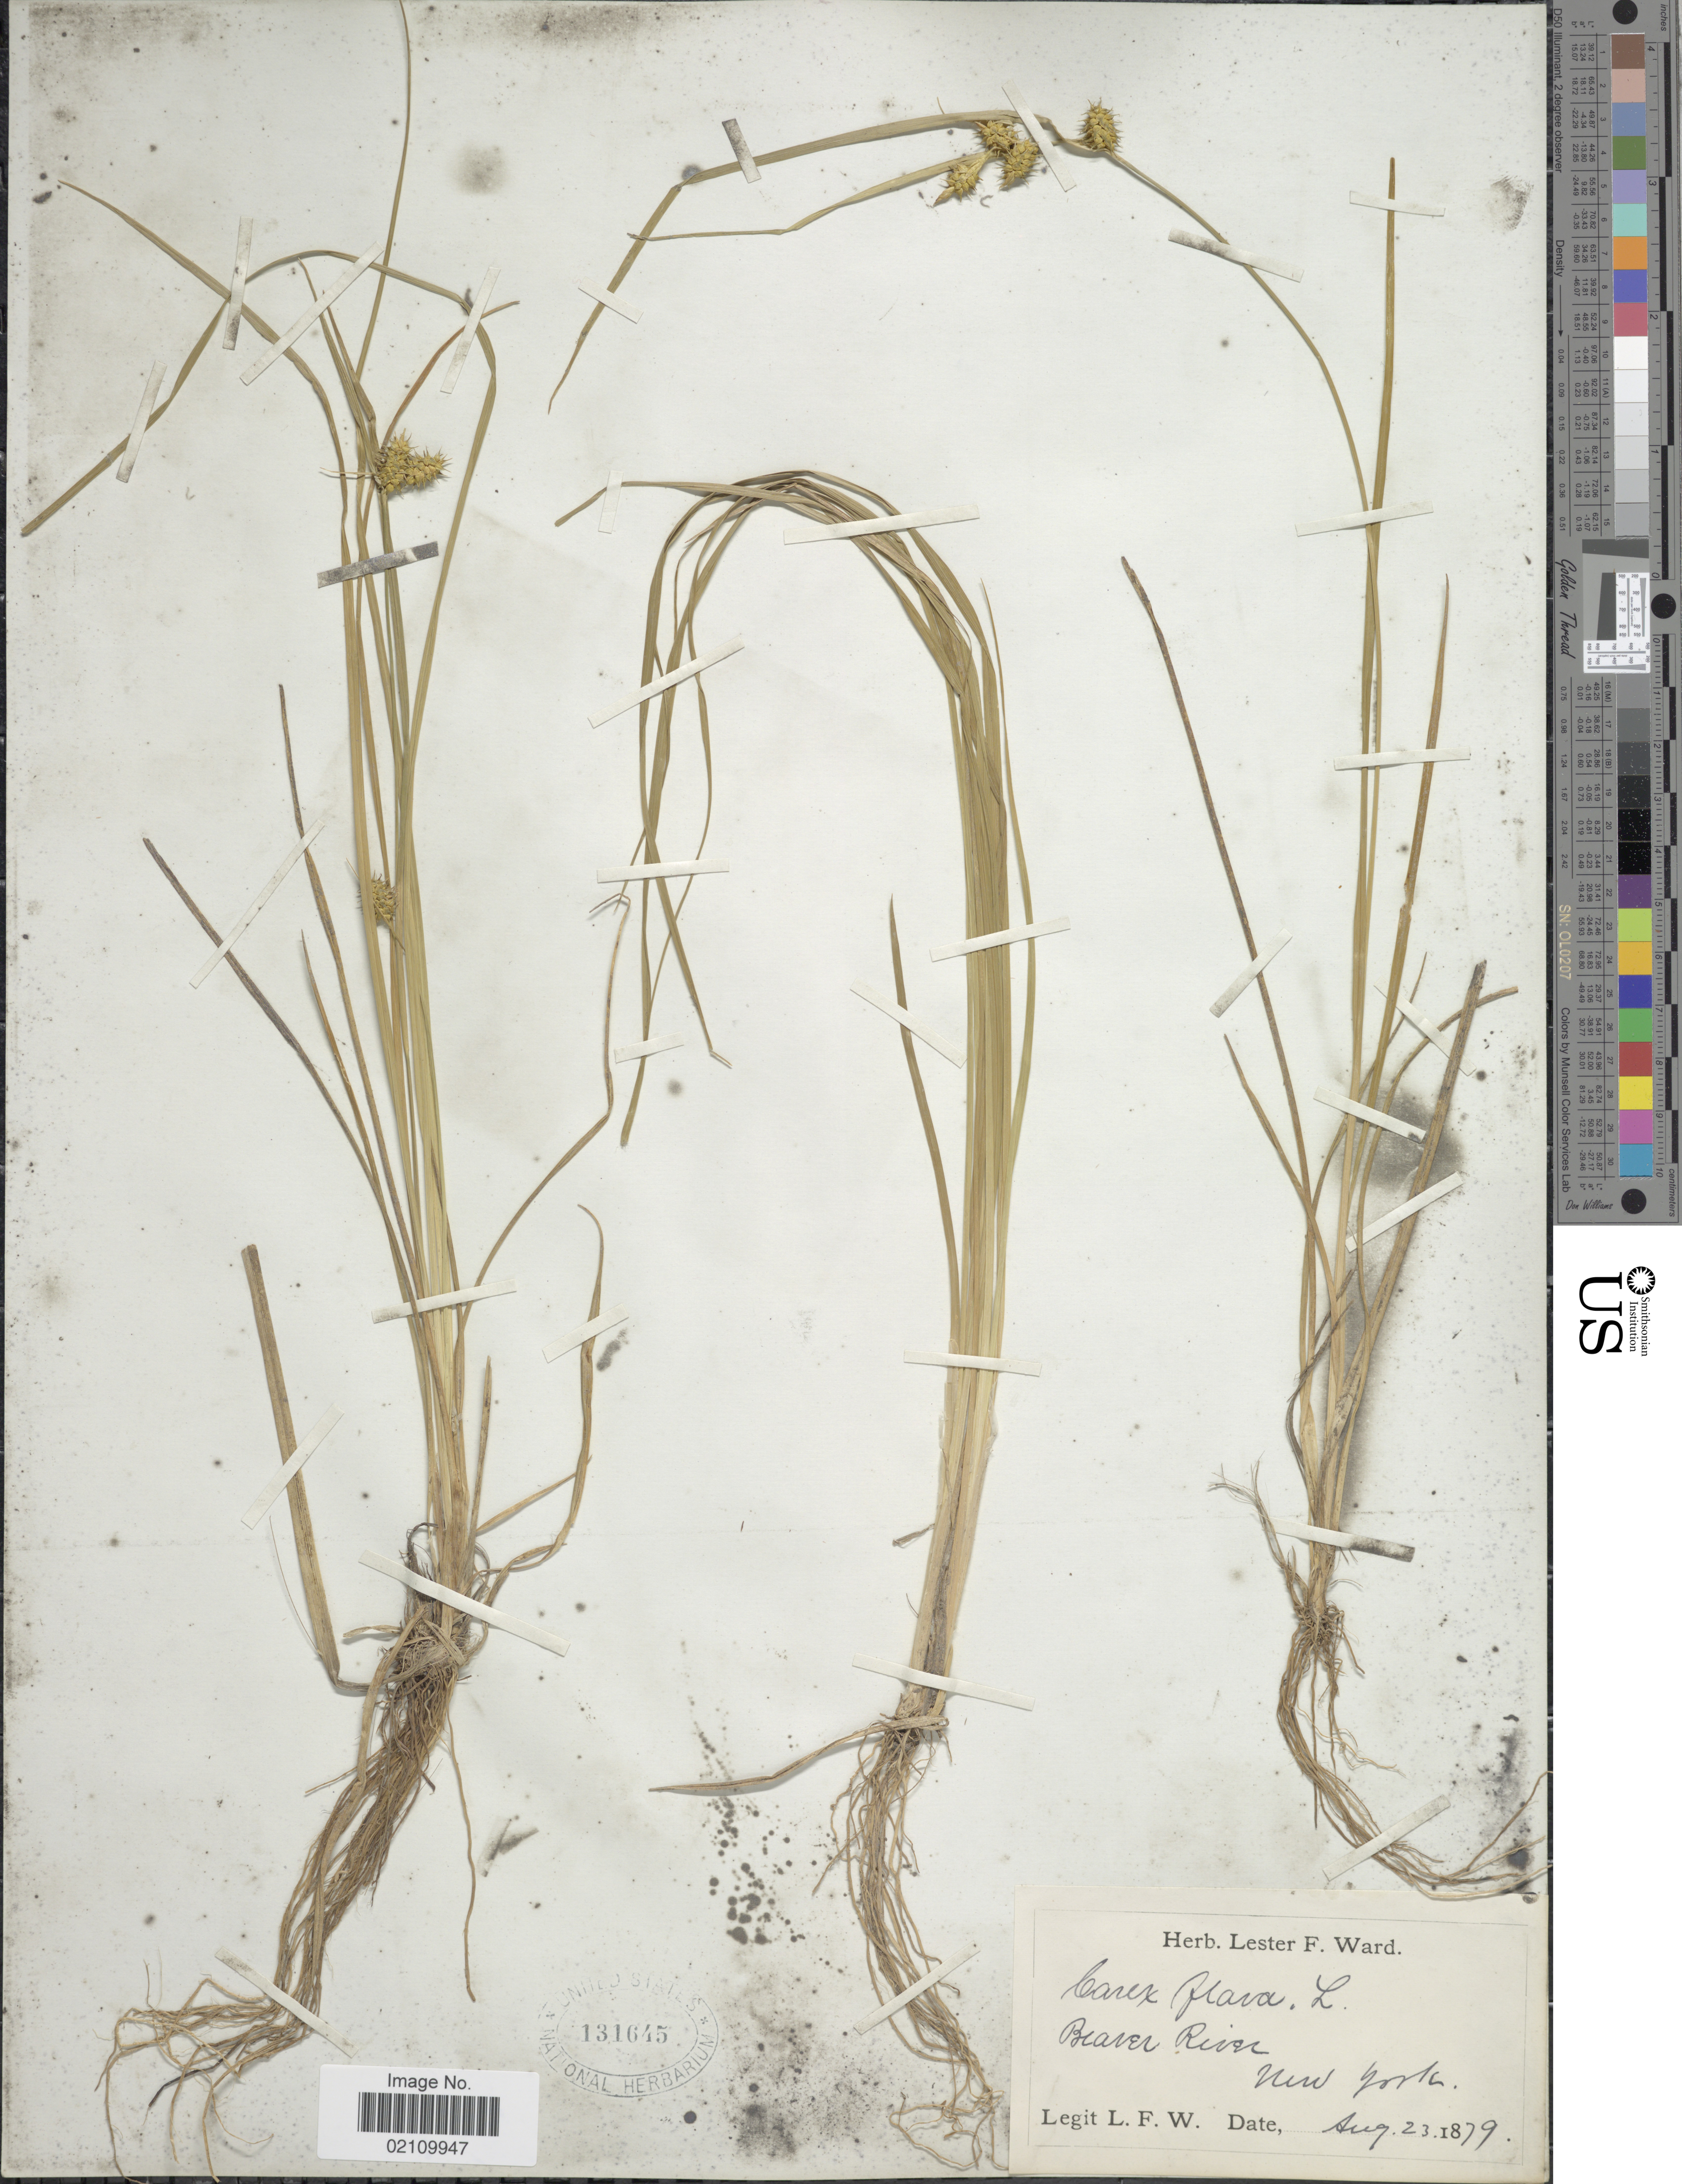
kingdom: Plantae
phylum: Tracheophyta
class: Liliopsida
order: Poales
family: Cyperaceae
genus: Carex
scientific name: Carex flava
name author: L.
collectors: L. F. Ward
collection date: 1879-08-23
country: United States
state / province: New York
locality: Beaver River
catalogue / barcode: US 131645